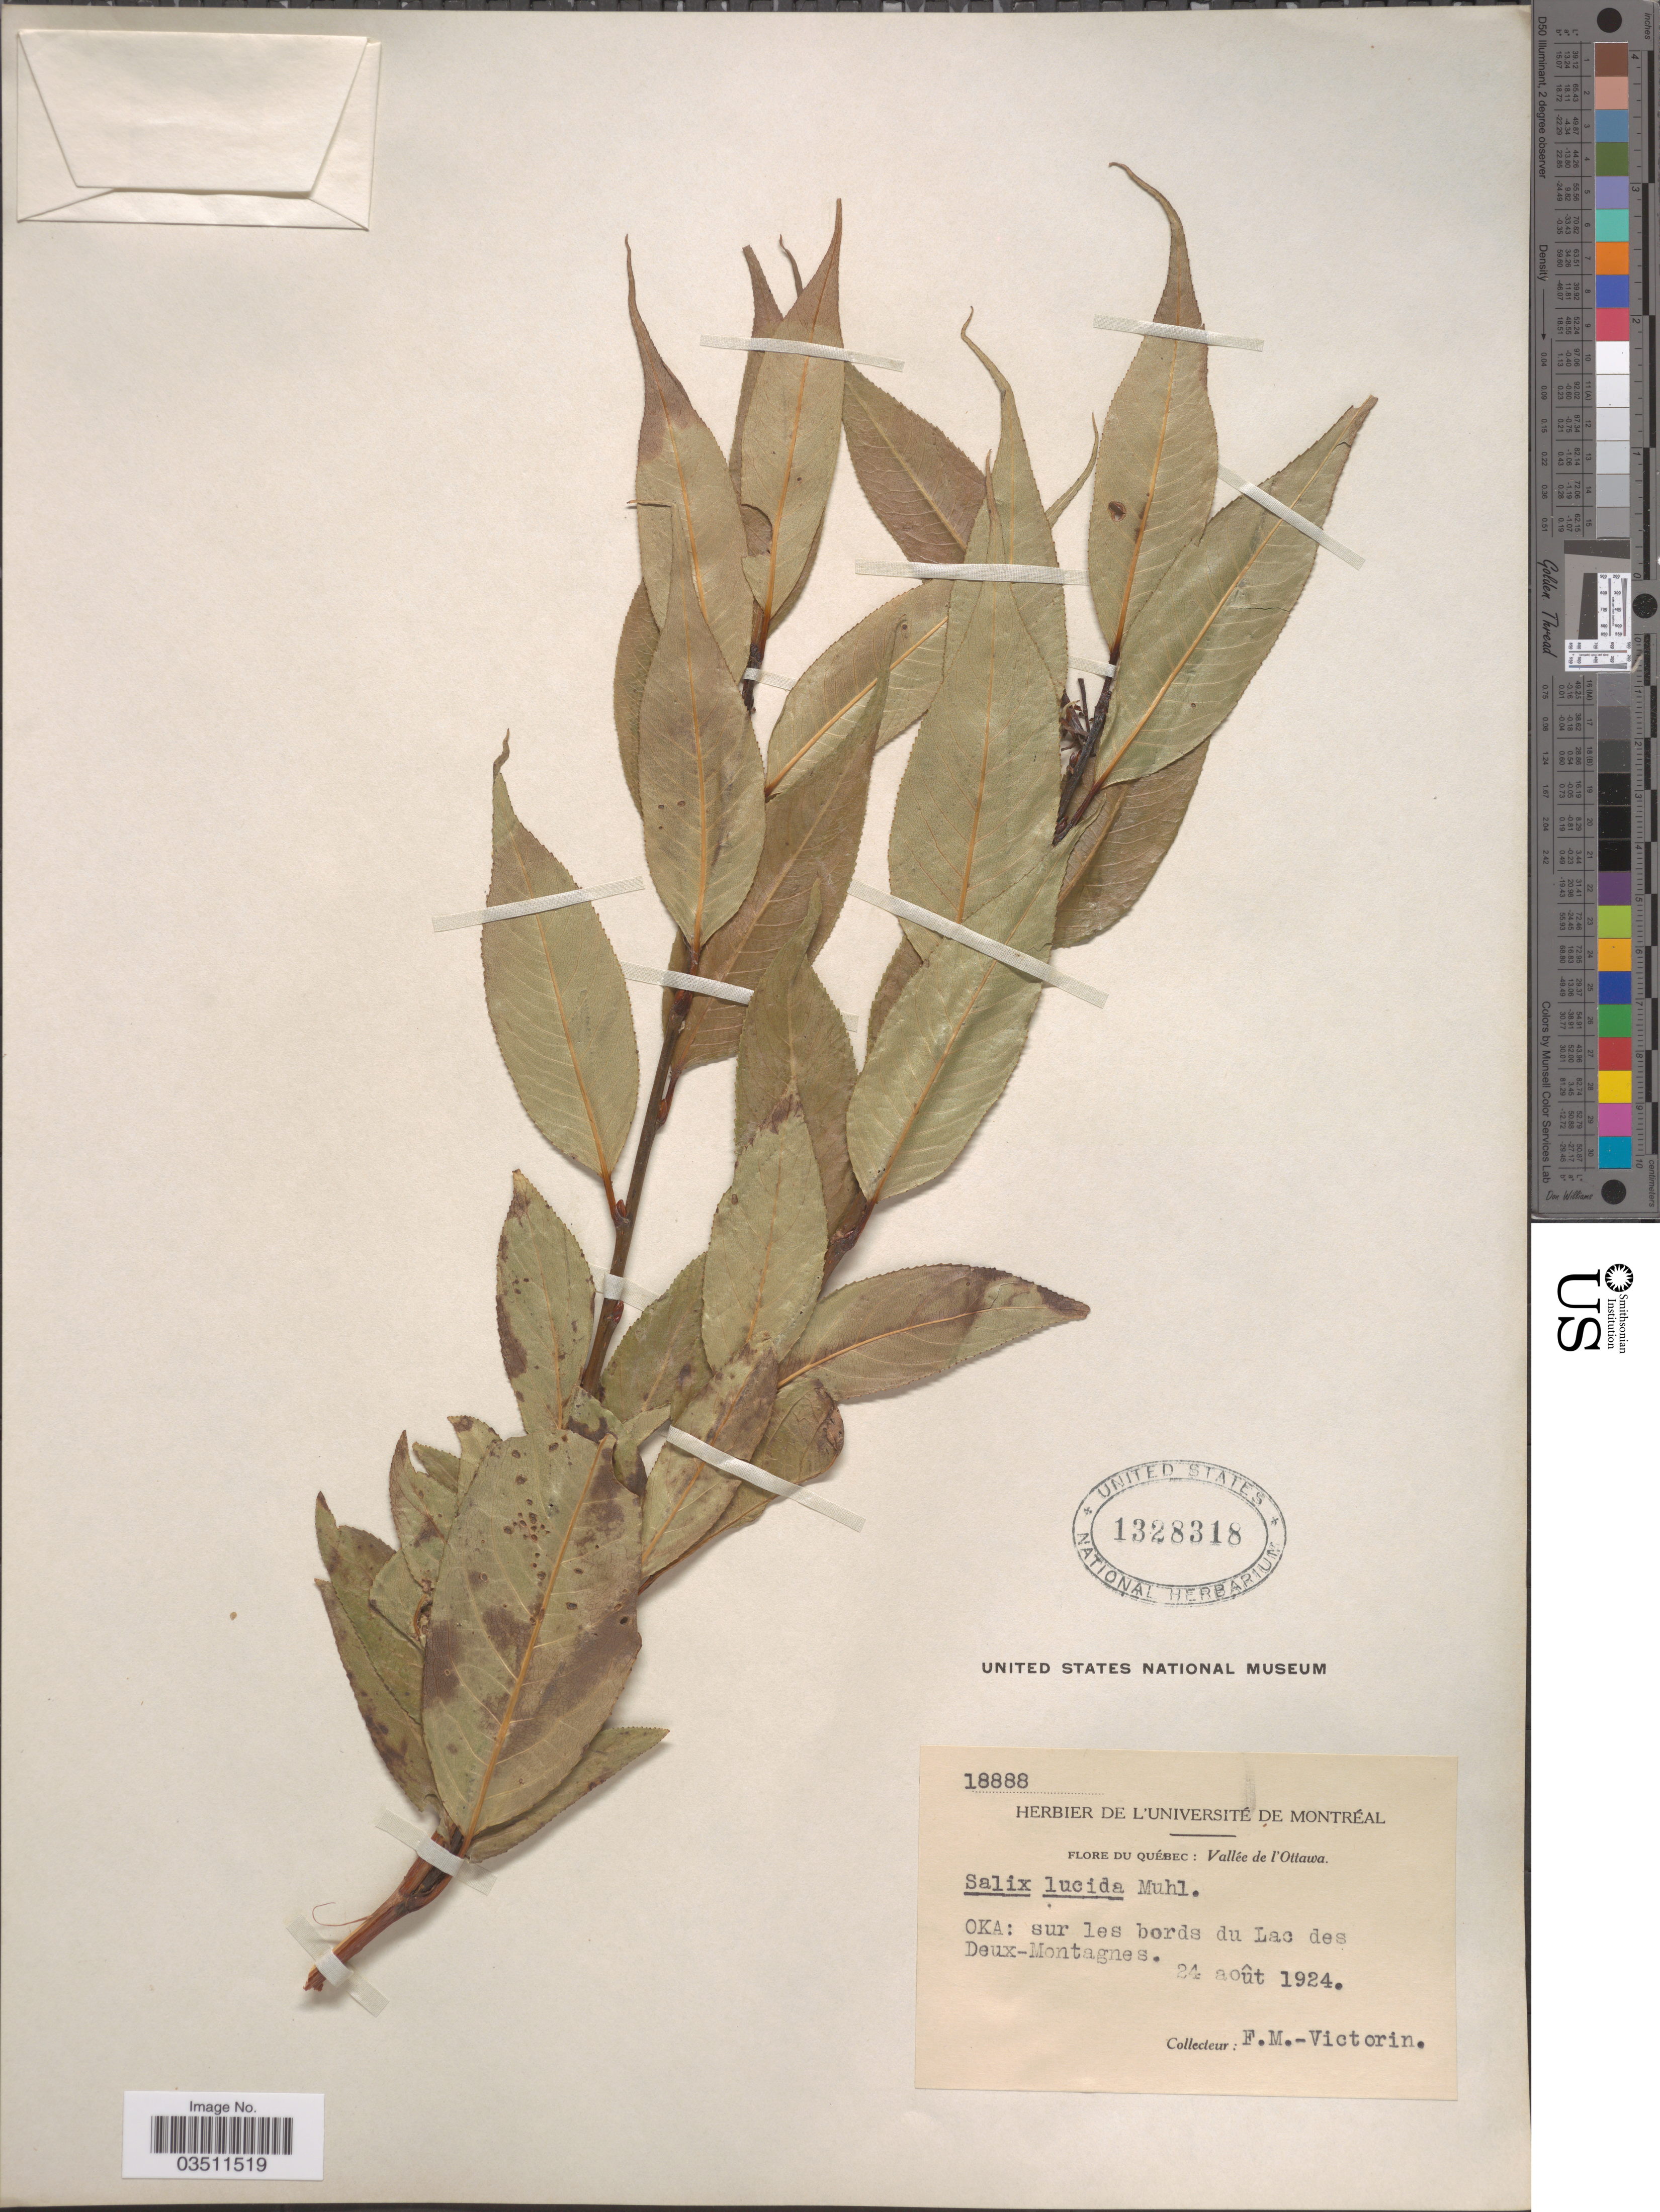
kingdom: Plantae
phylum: Tracheophyta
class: Magnoliopsida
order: Malpighiales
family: Salicaceae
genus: Salix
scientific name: Salix lucida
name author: Muhl.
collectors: F. Marie-Victorin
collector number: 18888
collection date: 1924-08-24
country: Canada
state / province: Quebec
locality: Vallée de l'Ottawa. Oka: sur les bords du Lac des Deux-Montagnes.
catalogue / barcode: US 1328318